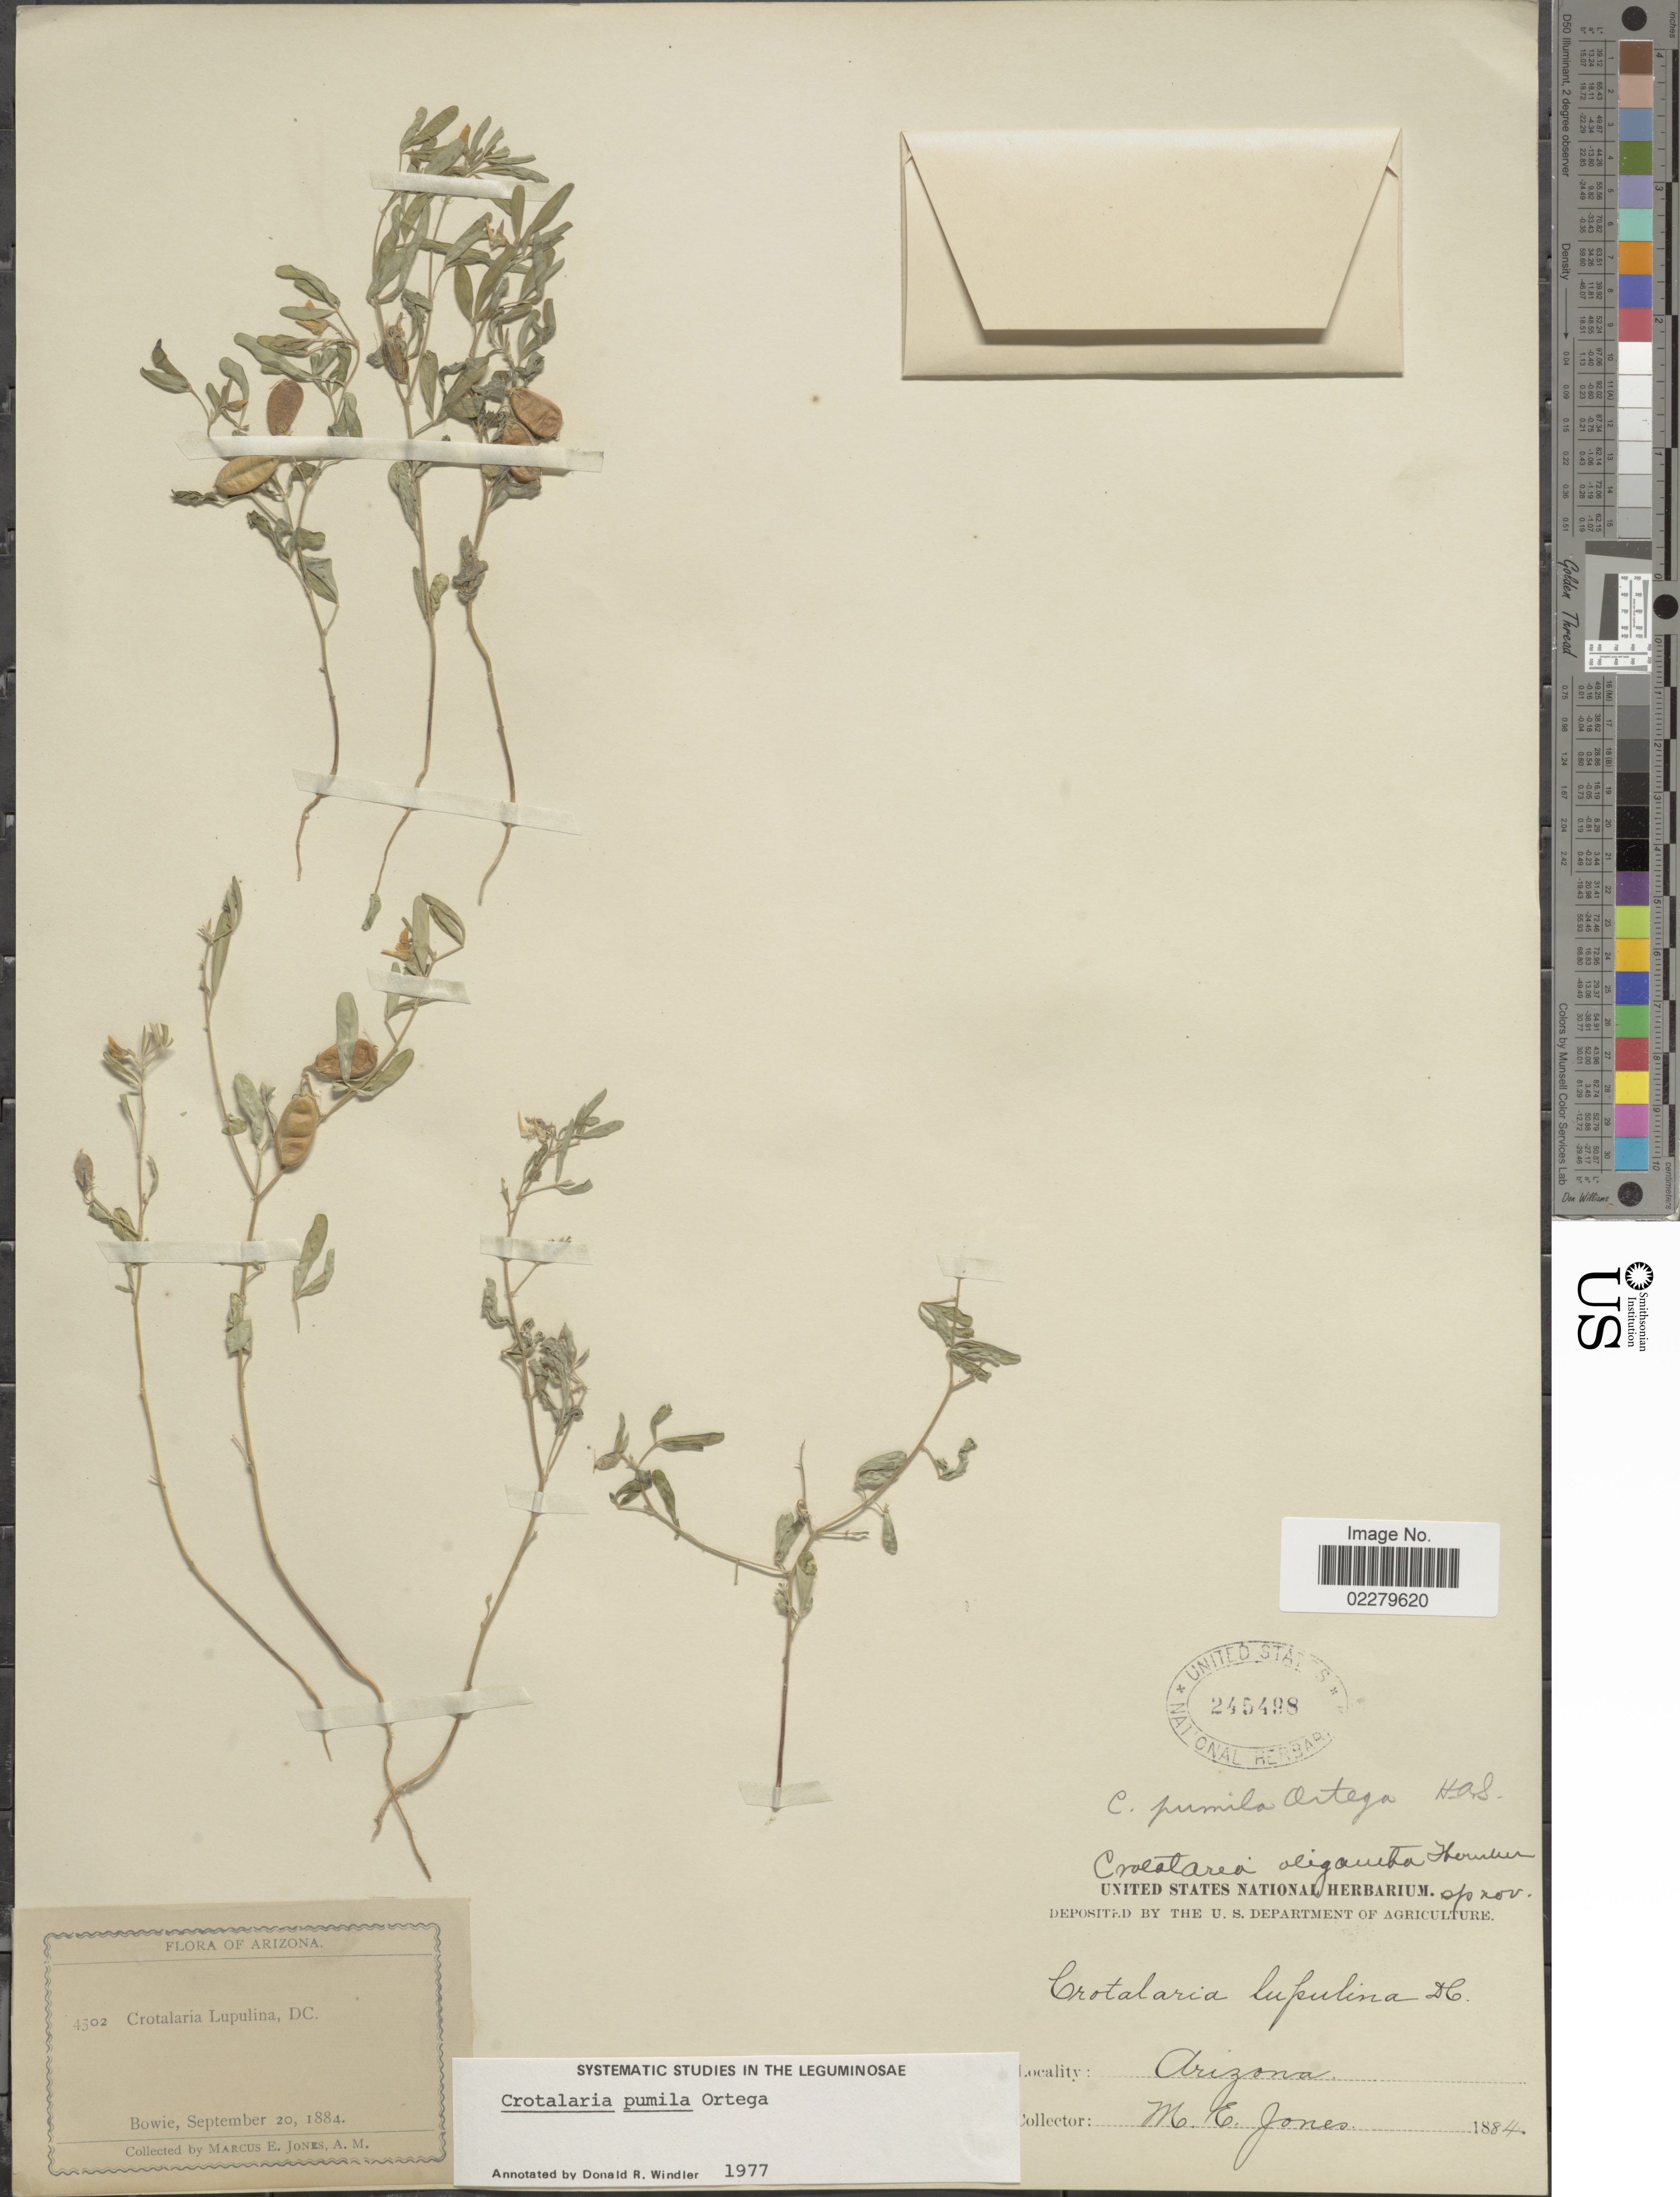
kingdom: Plantae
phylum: Tracheophyta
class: Magnoliopsida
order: Fabales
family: Fabaceae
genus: Crotalaria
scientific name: Crotalaria pumila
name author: Ortega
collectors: M. E. Jones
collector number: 4502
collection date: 1884-09-20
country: United States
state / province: Arizona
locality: Bowie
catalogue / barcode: US 245498